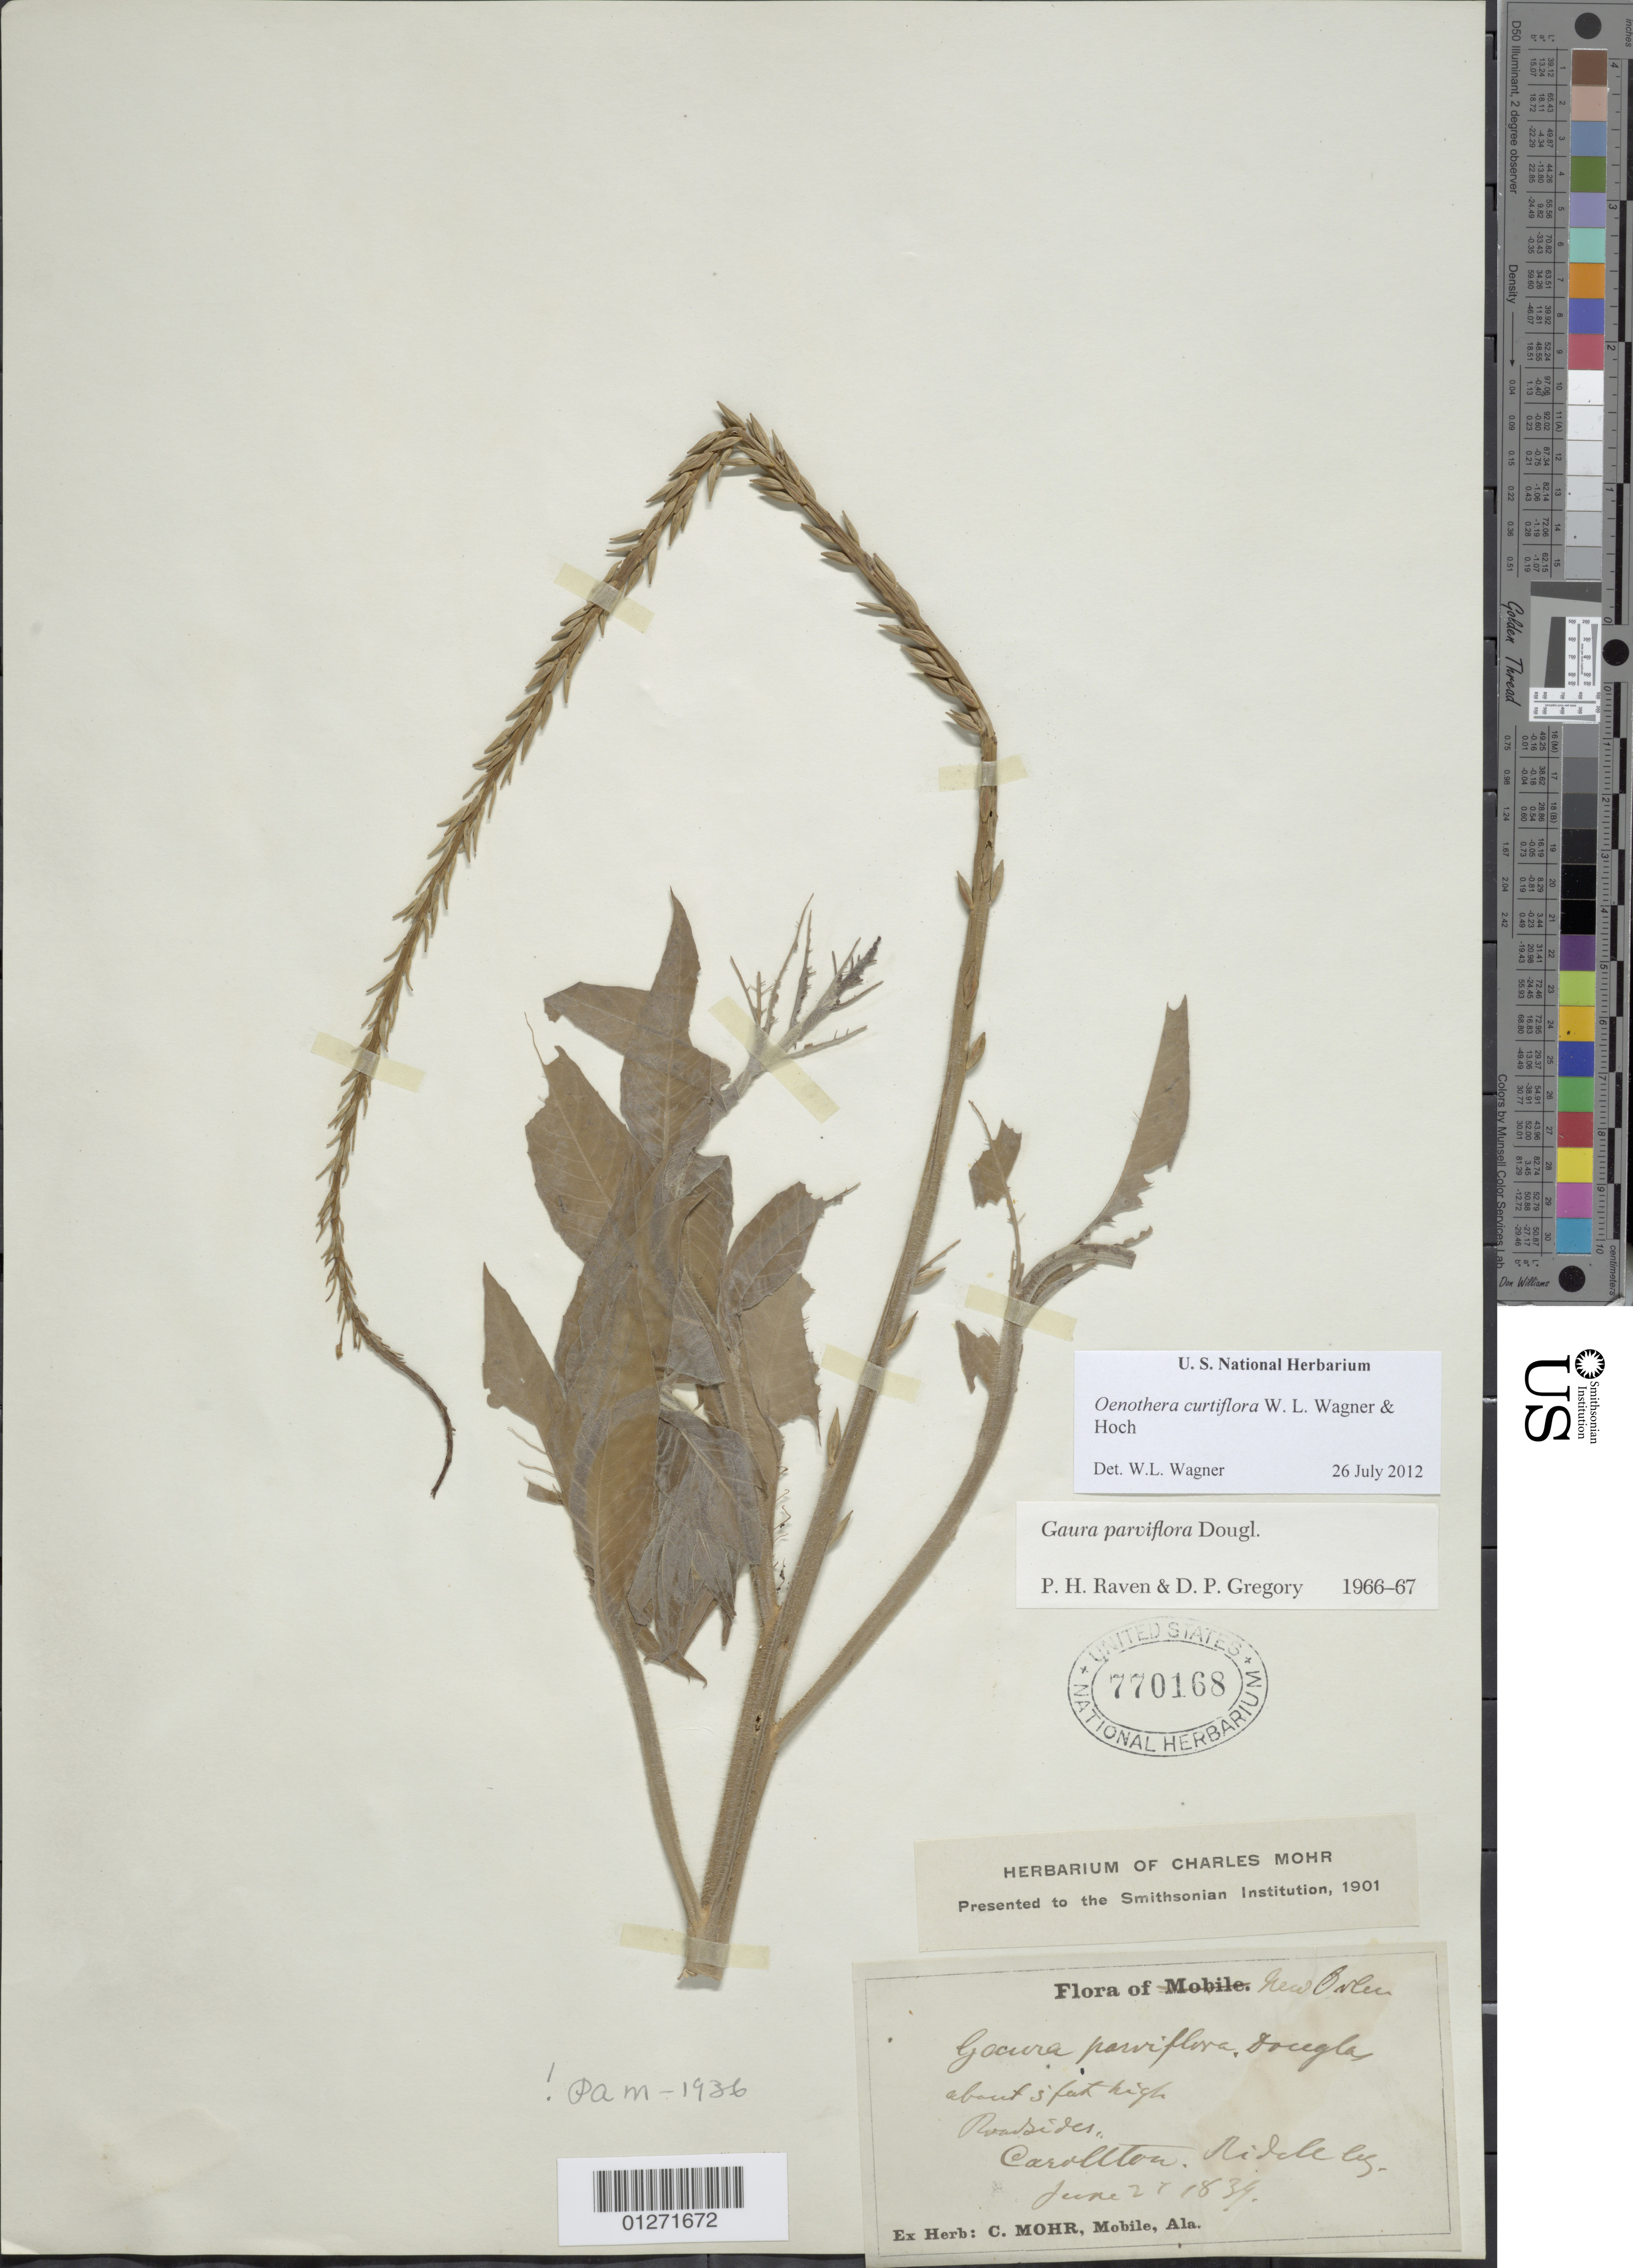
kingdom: Plantae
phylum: Tracheophyta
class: Magnoliopsida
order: Myrtales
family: Onagraceae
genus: Oenothera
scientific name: Oenothera curtiflora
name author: W.L. Wagner & Hoch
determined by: Wagner, W. L., (BOT), Smithsonian Institution - National Museum of Natural History (UNITED STATES)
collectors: ex herb. C. Mohr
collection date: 1839-06-21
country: United States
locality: Carrolton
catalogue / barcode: US 770168